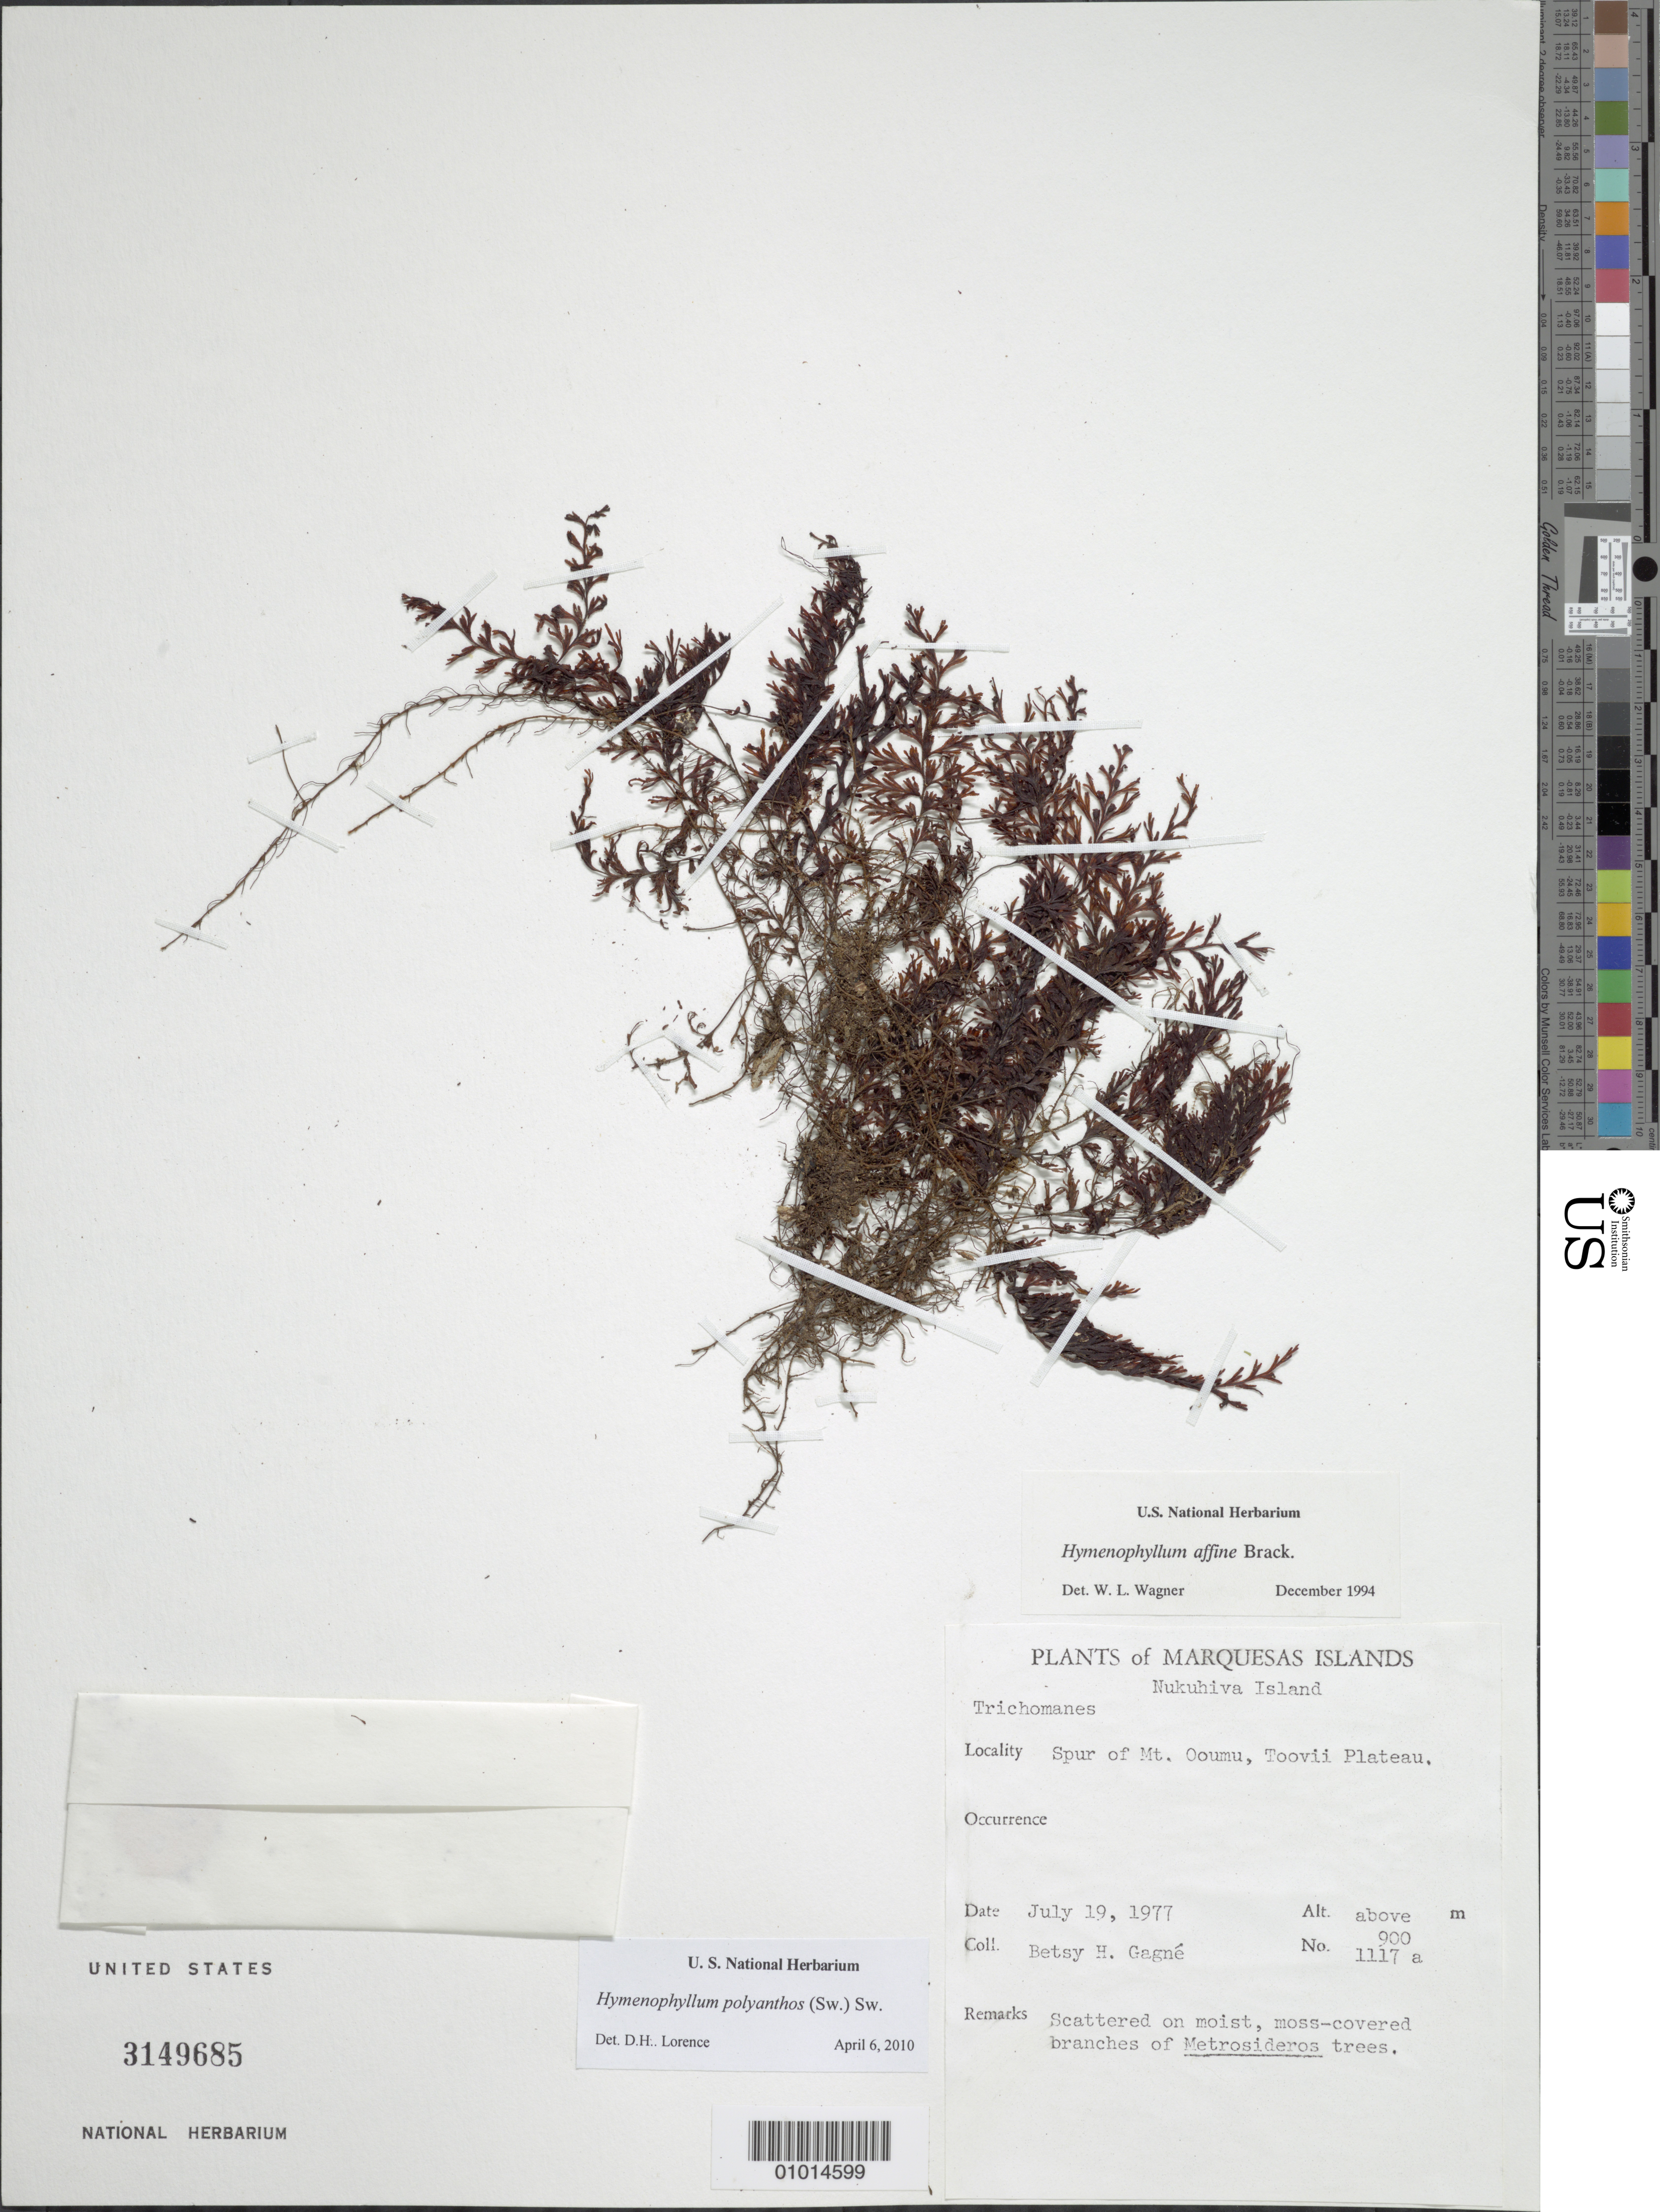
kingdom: Plantae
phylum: Tracheophyta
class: Polypodiopsida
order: Hymenophyllales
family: Hymenophyllaceae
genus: Hymenophyllum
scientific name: Hymenophyllum polyanthos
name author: (Sw.) Sw.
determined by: Lorence, David H., (PTBG), National Tropical Botanical Garden (UNITED STATES)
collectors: B. H. Gagné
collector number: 1117a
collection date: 1977-07-19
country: French Polynesia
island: Nuku Hiva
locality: Spur of Mt. Ootua, Toovii Plateau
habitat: Scattered on moist, moss-covered branches of Metrosideros trees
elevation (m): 900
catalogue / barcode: US 3149685